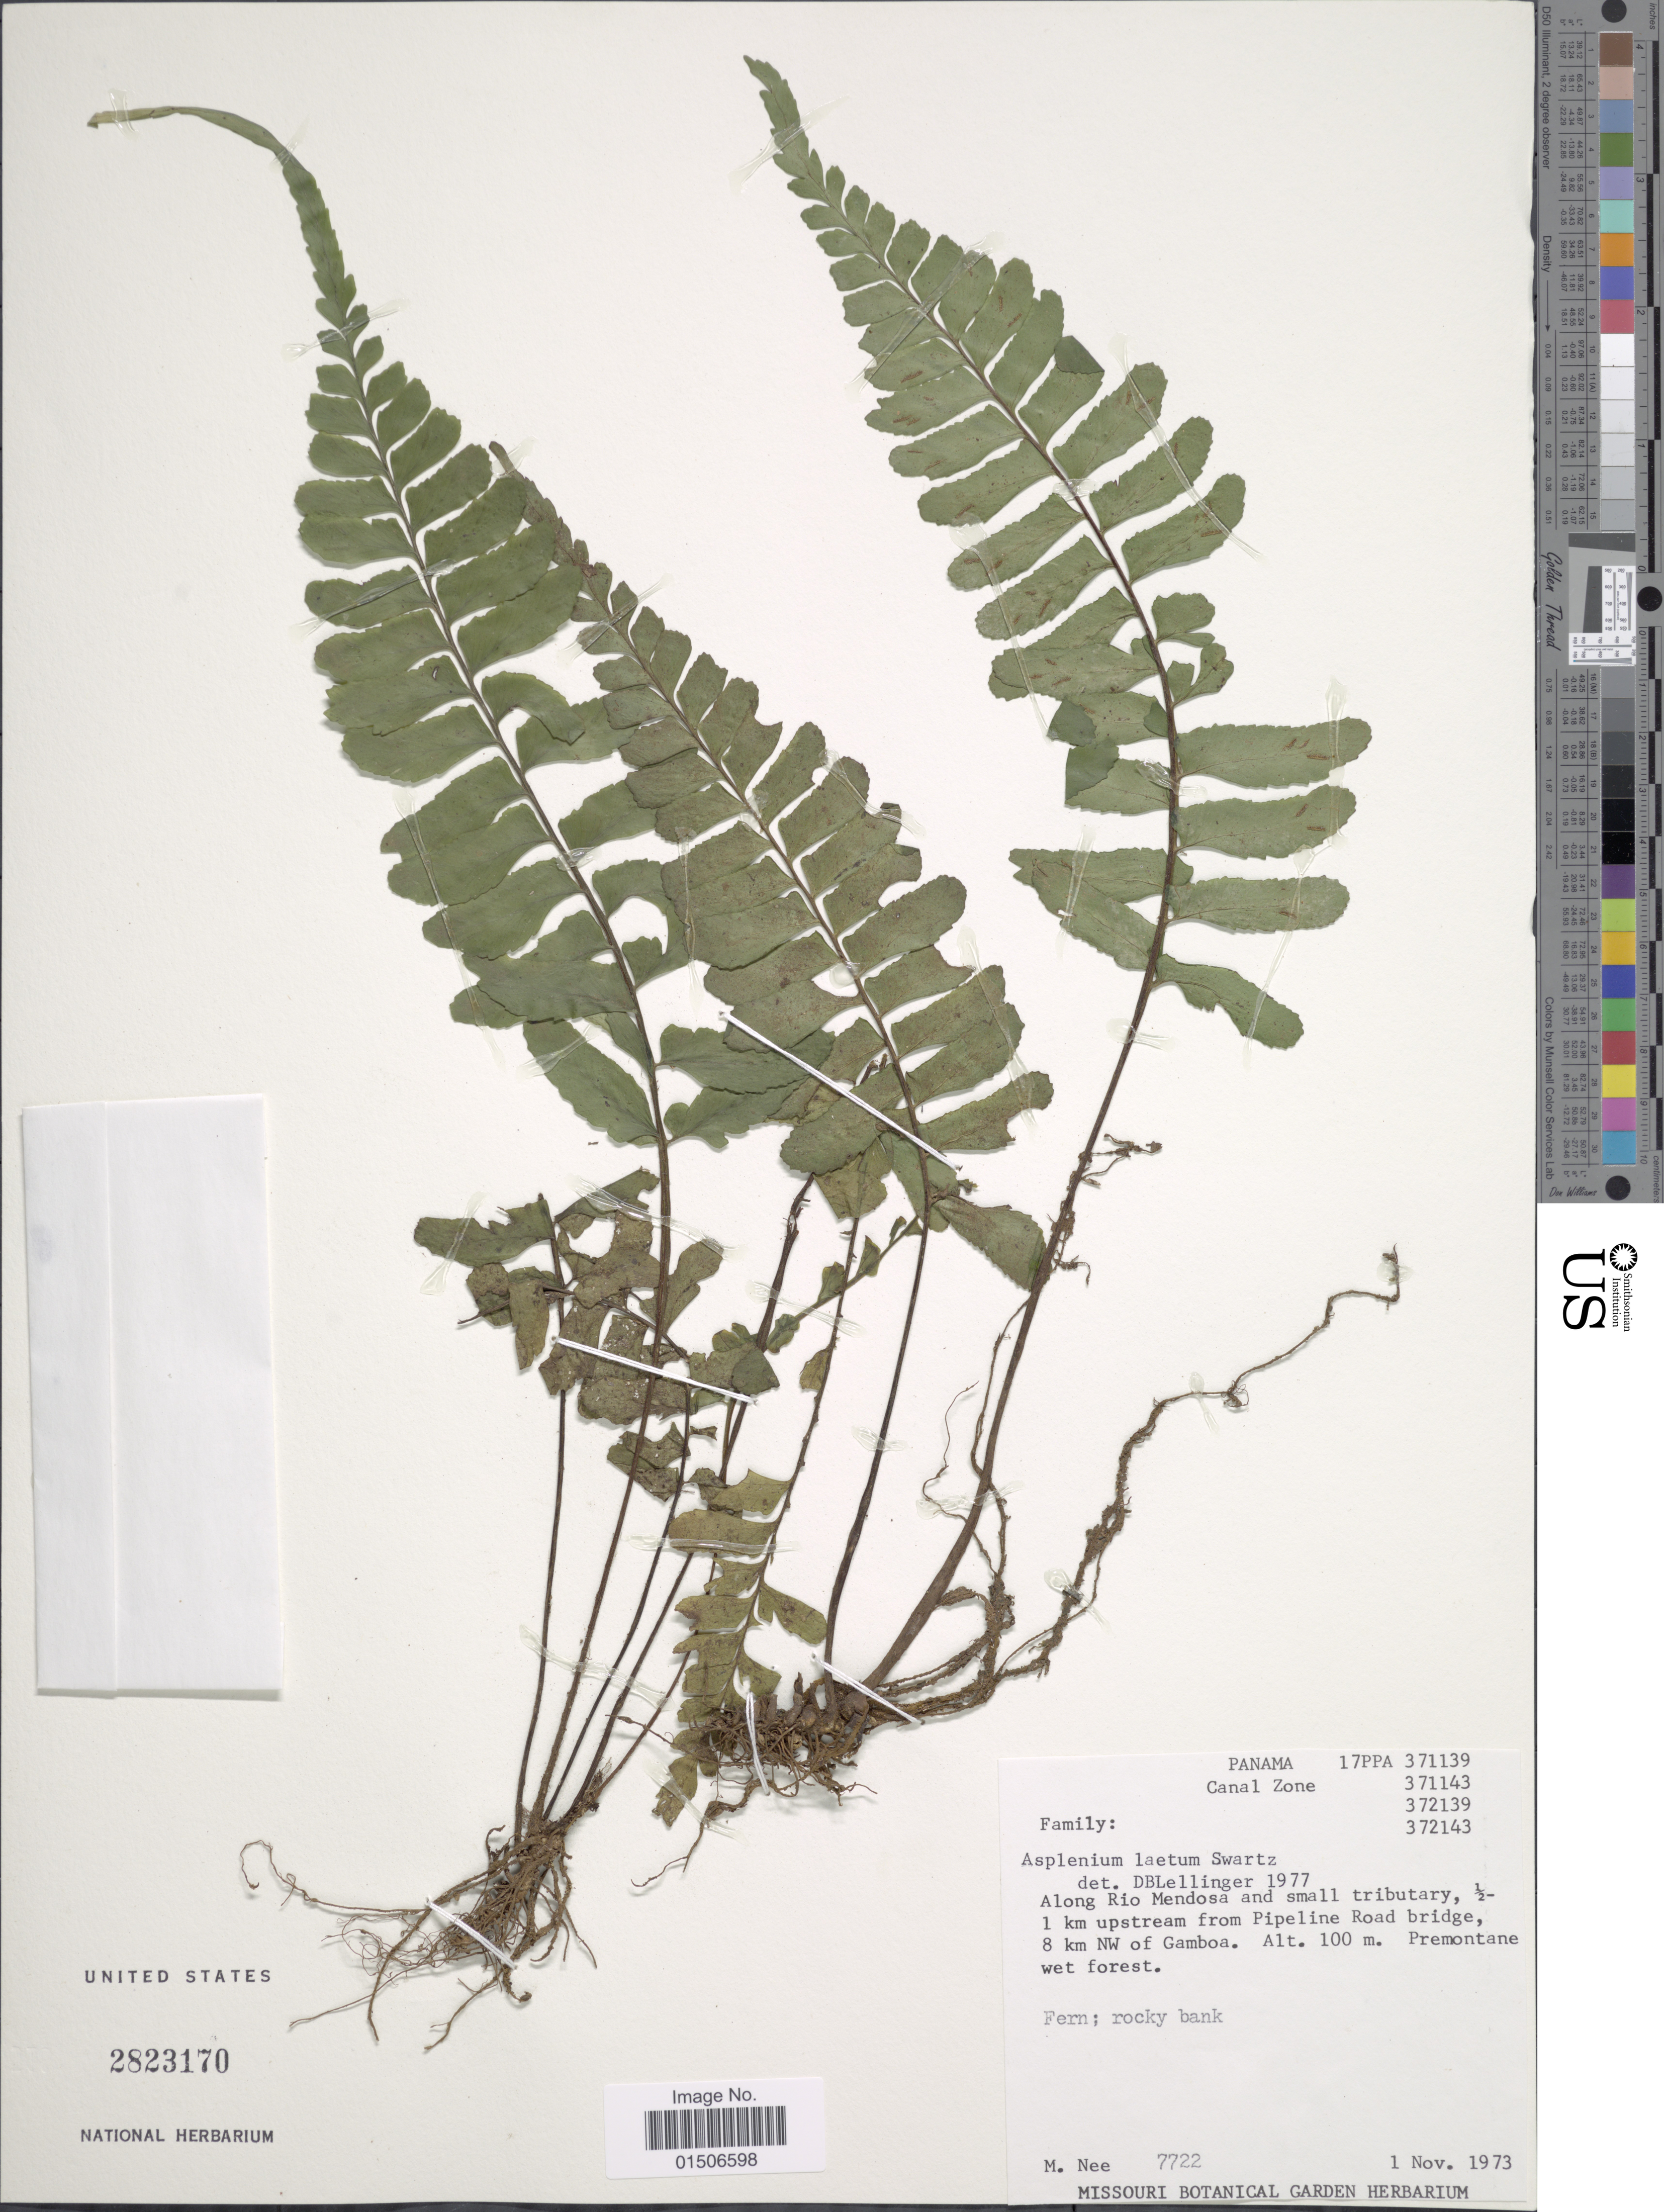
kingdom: Plantae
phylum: Tracheophyta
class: Polypodiopsida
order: Polypodiales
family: Aspleniaceae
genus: Asplenium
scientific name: Asplenium laetum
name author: Sw.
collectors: M. Nee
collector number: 7722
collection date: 1973-11-01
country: Panama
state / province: Colón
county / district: Canal Zone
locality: Canal Zone, Along Rio Mendosa and small tributary, ½-1 km upstream from Pipeline Road bridge, 8 km NW of Gamboa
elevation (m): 100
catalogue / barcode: US 2823170